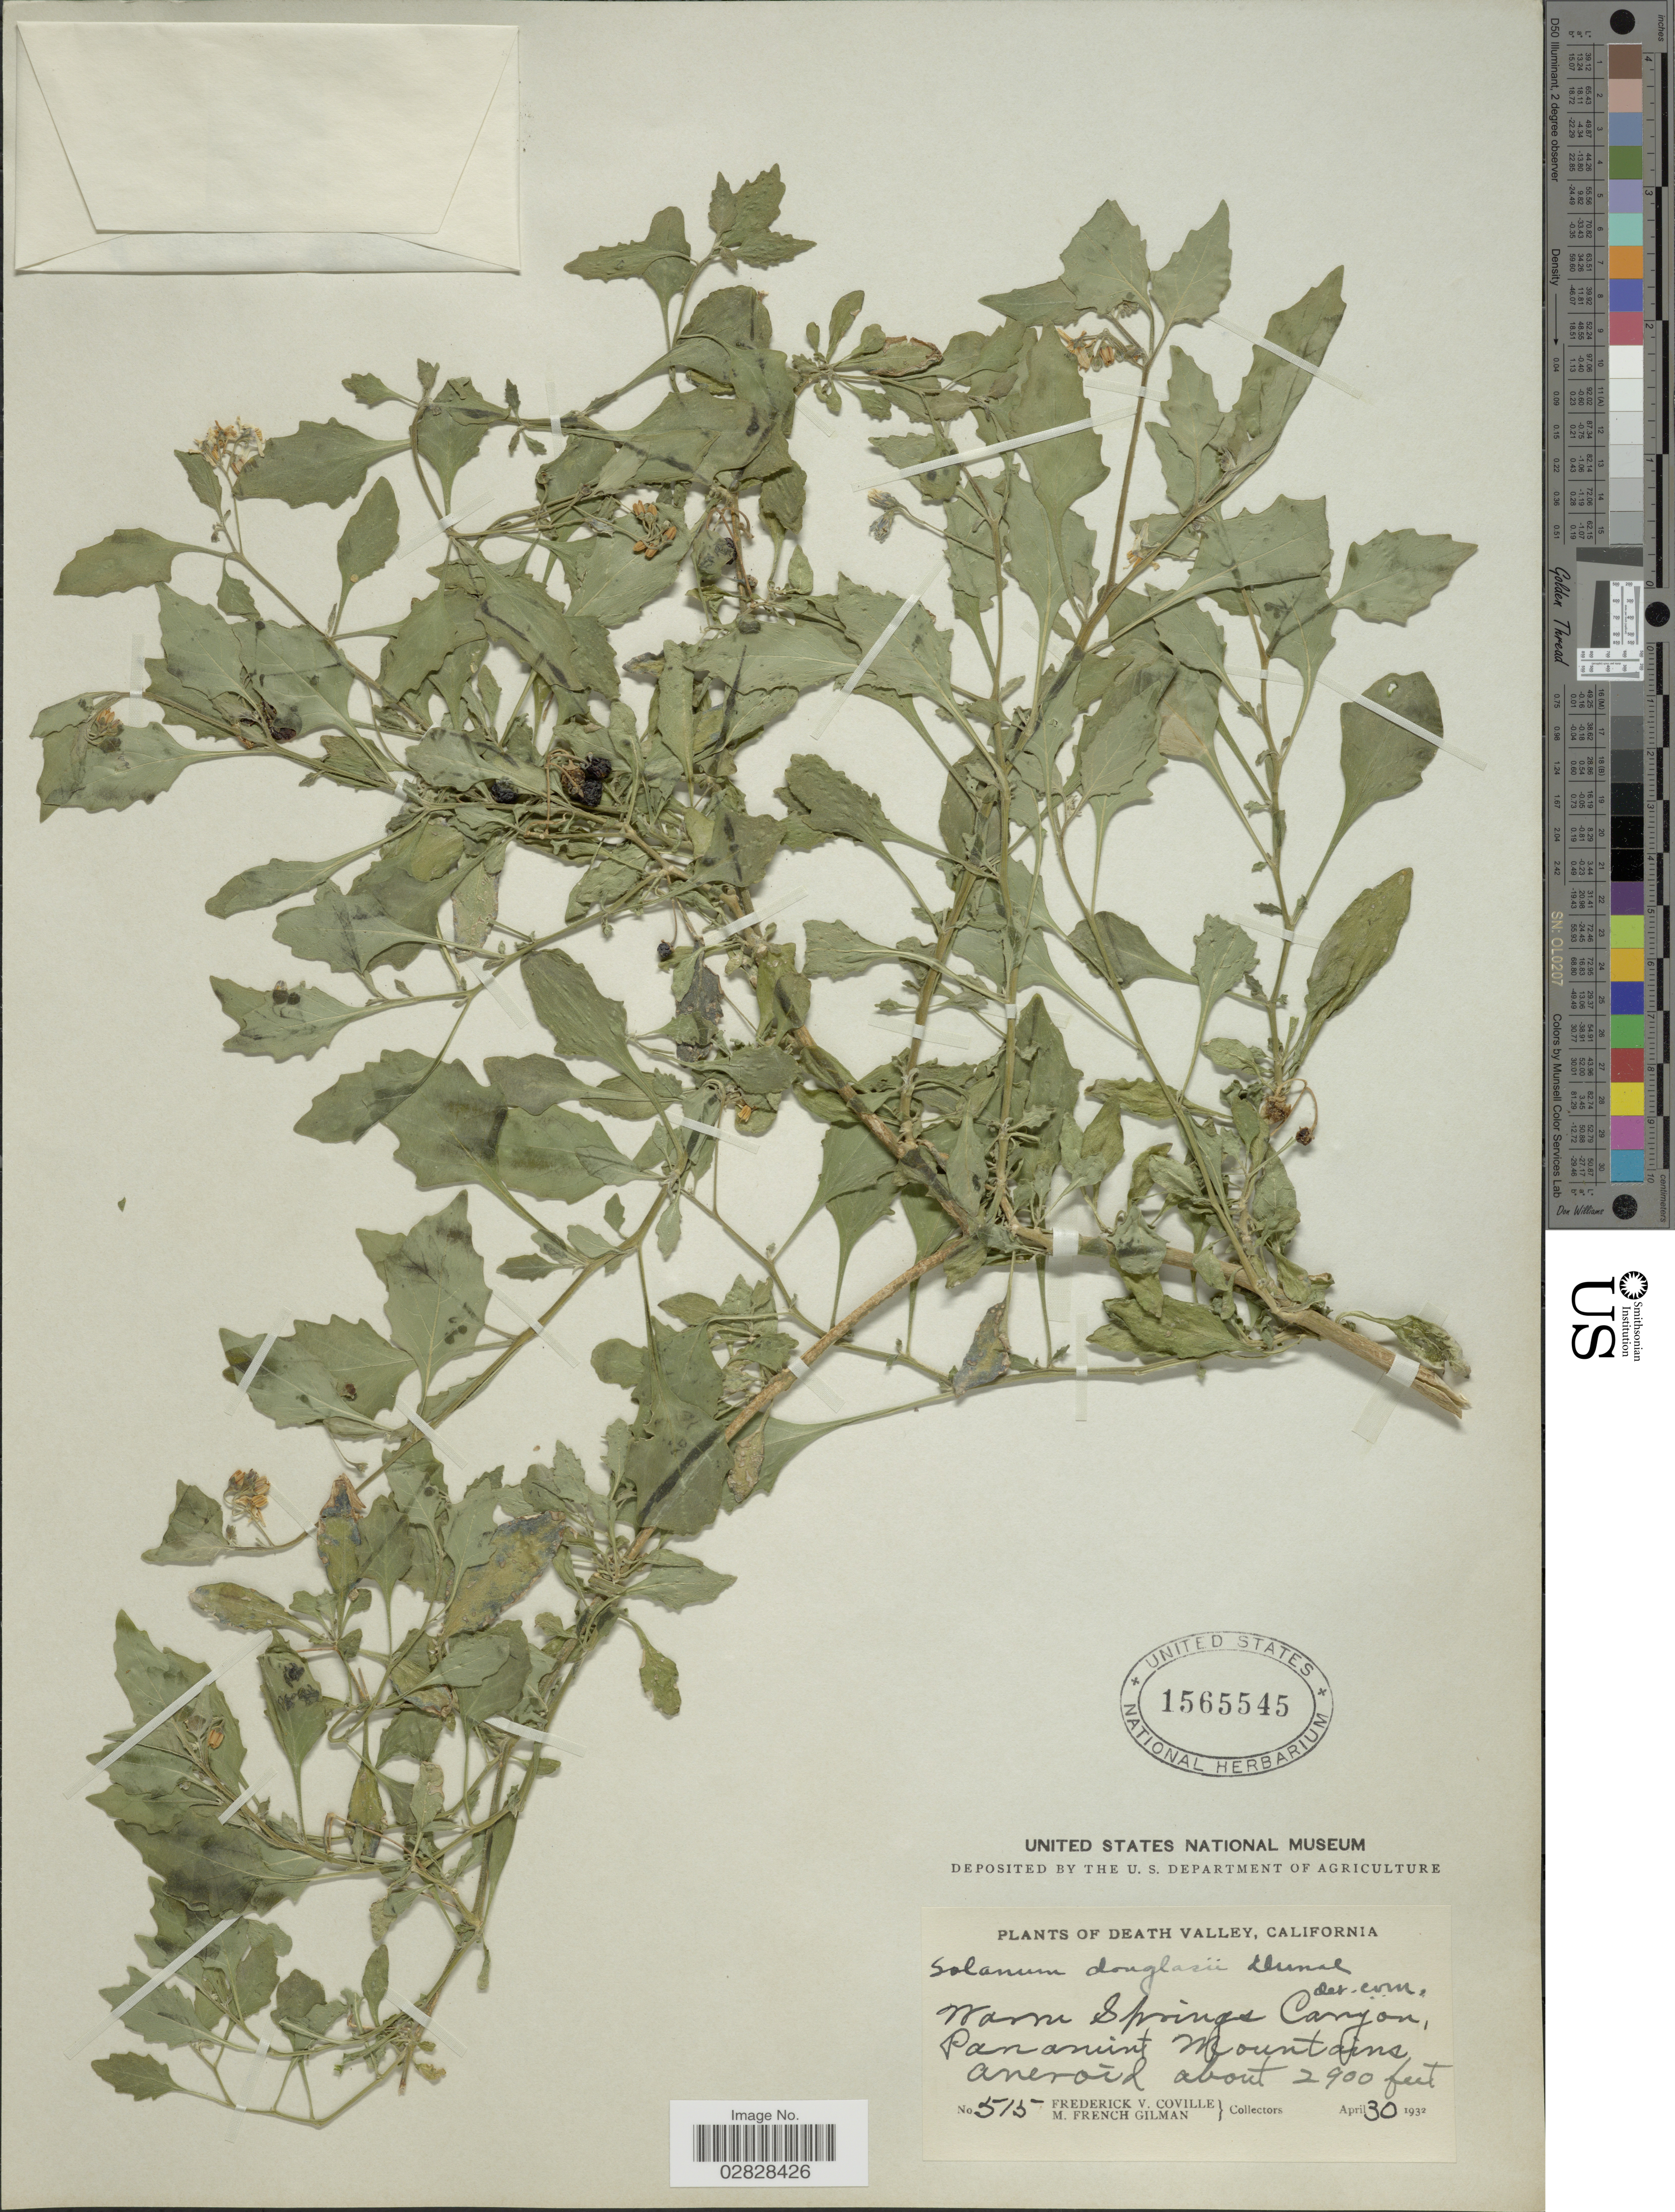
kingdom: Plantae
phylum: Tracheophyta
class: Magnoliopsida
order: Solanales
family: Solanaceae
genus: Solanum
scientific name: Solanum douglasii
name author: Dunal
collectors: F. V. Coville & M. F. Gilman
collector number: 515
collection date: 1932-04-30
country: United States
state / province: California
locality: Death Valley. Warm Springs Canyon, Panamint Mountains.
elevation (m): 884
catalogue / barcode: US 1565545